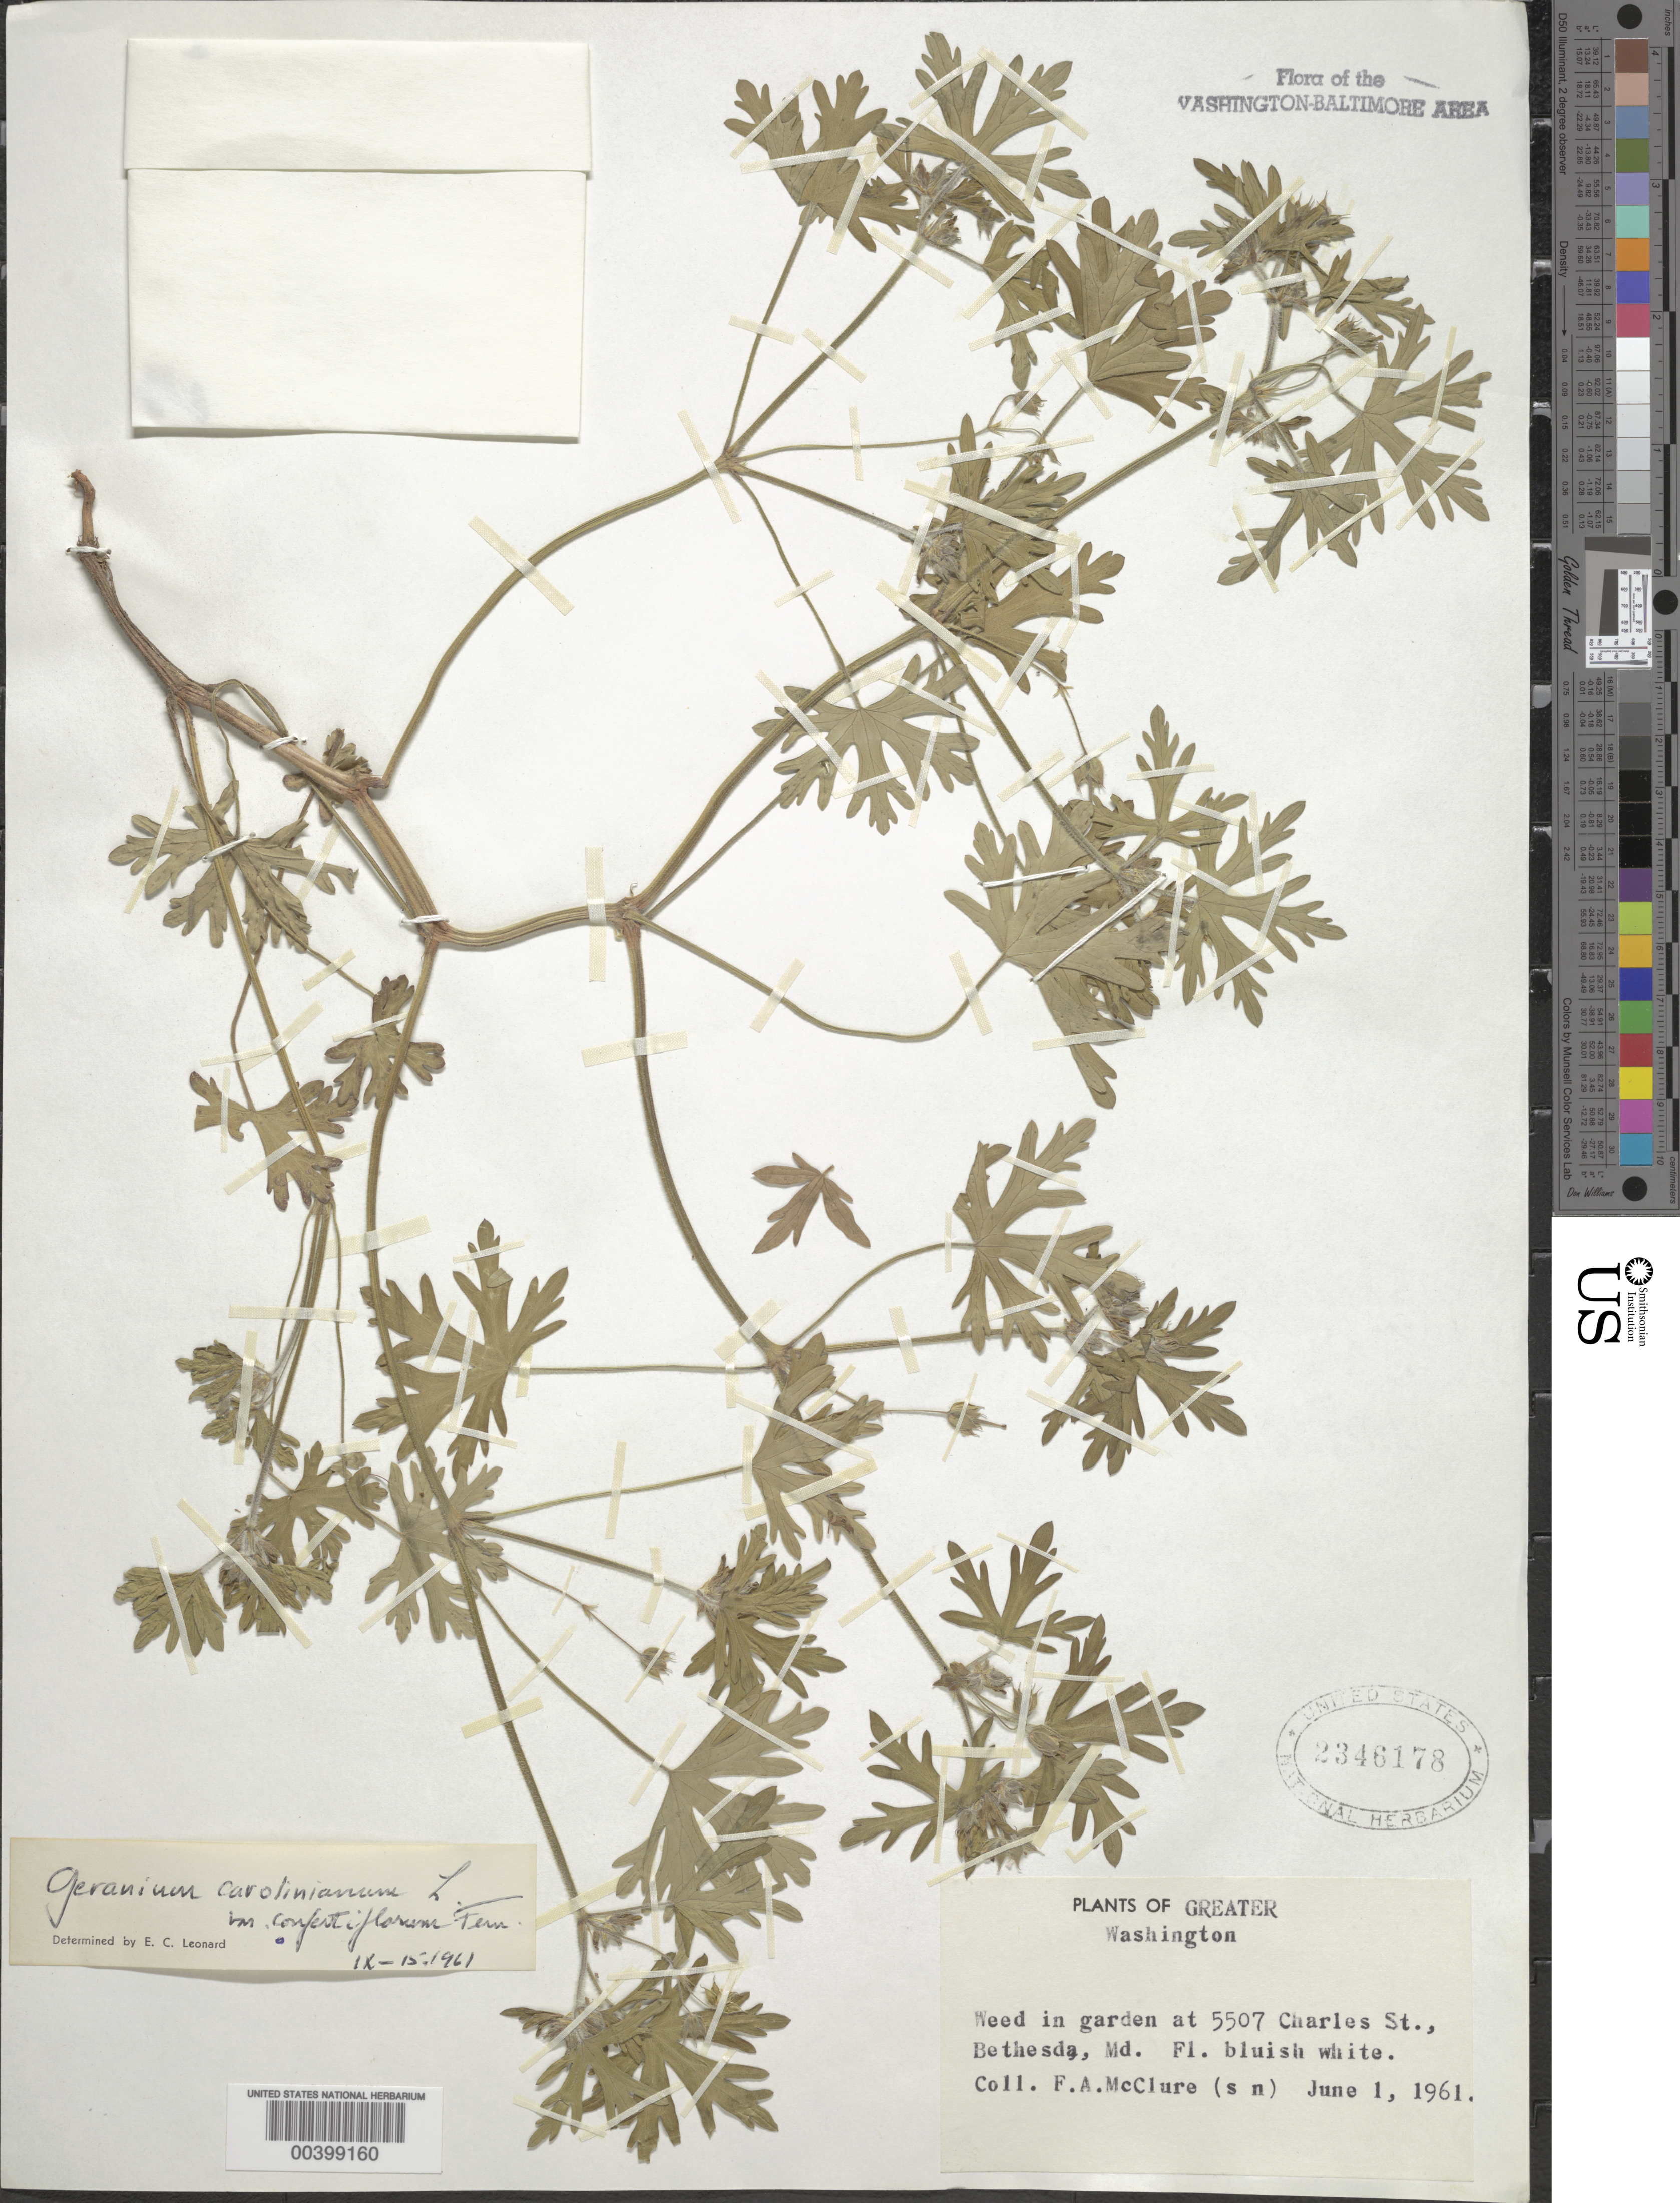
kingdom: Plantae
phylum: Tracheophyta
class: Magnoliopsida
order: Geraniales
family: Geraniaceae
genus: Geranium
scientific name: Geranium carolinianum var. confertiflorum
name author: Fernald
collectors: F. A. McClure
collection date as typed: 01 Jun 1961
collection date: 1961-06-01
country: United States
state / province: Maryland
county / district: Montgomery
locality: Bethesda, Charles St.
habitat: In garden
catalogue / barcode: US 2346178